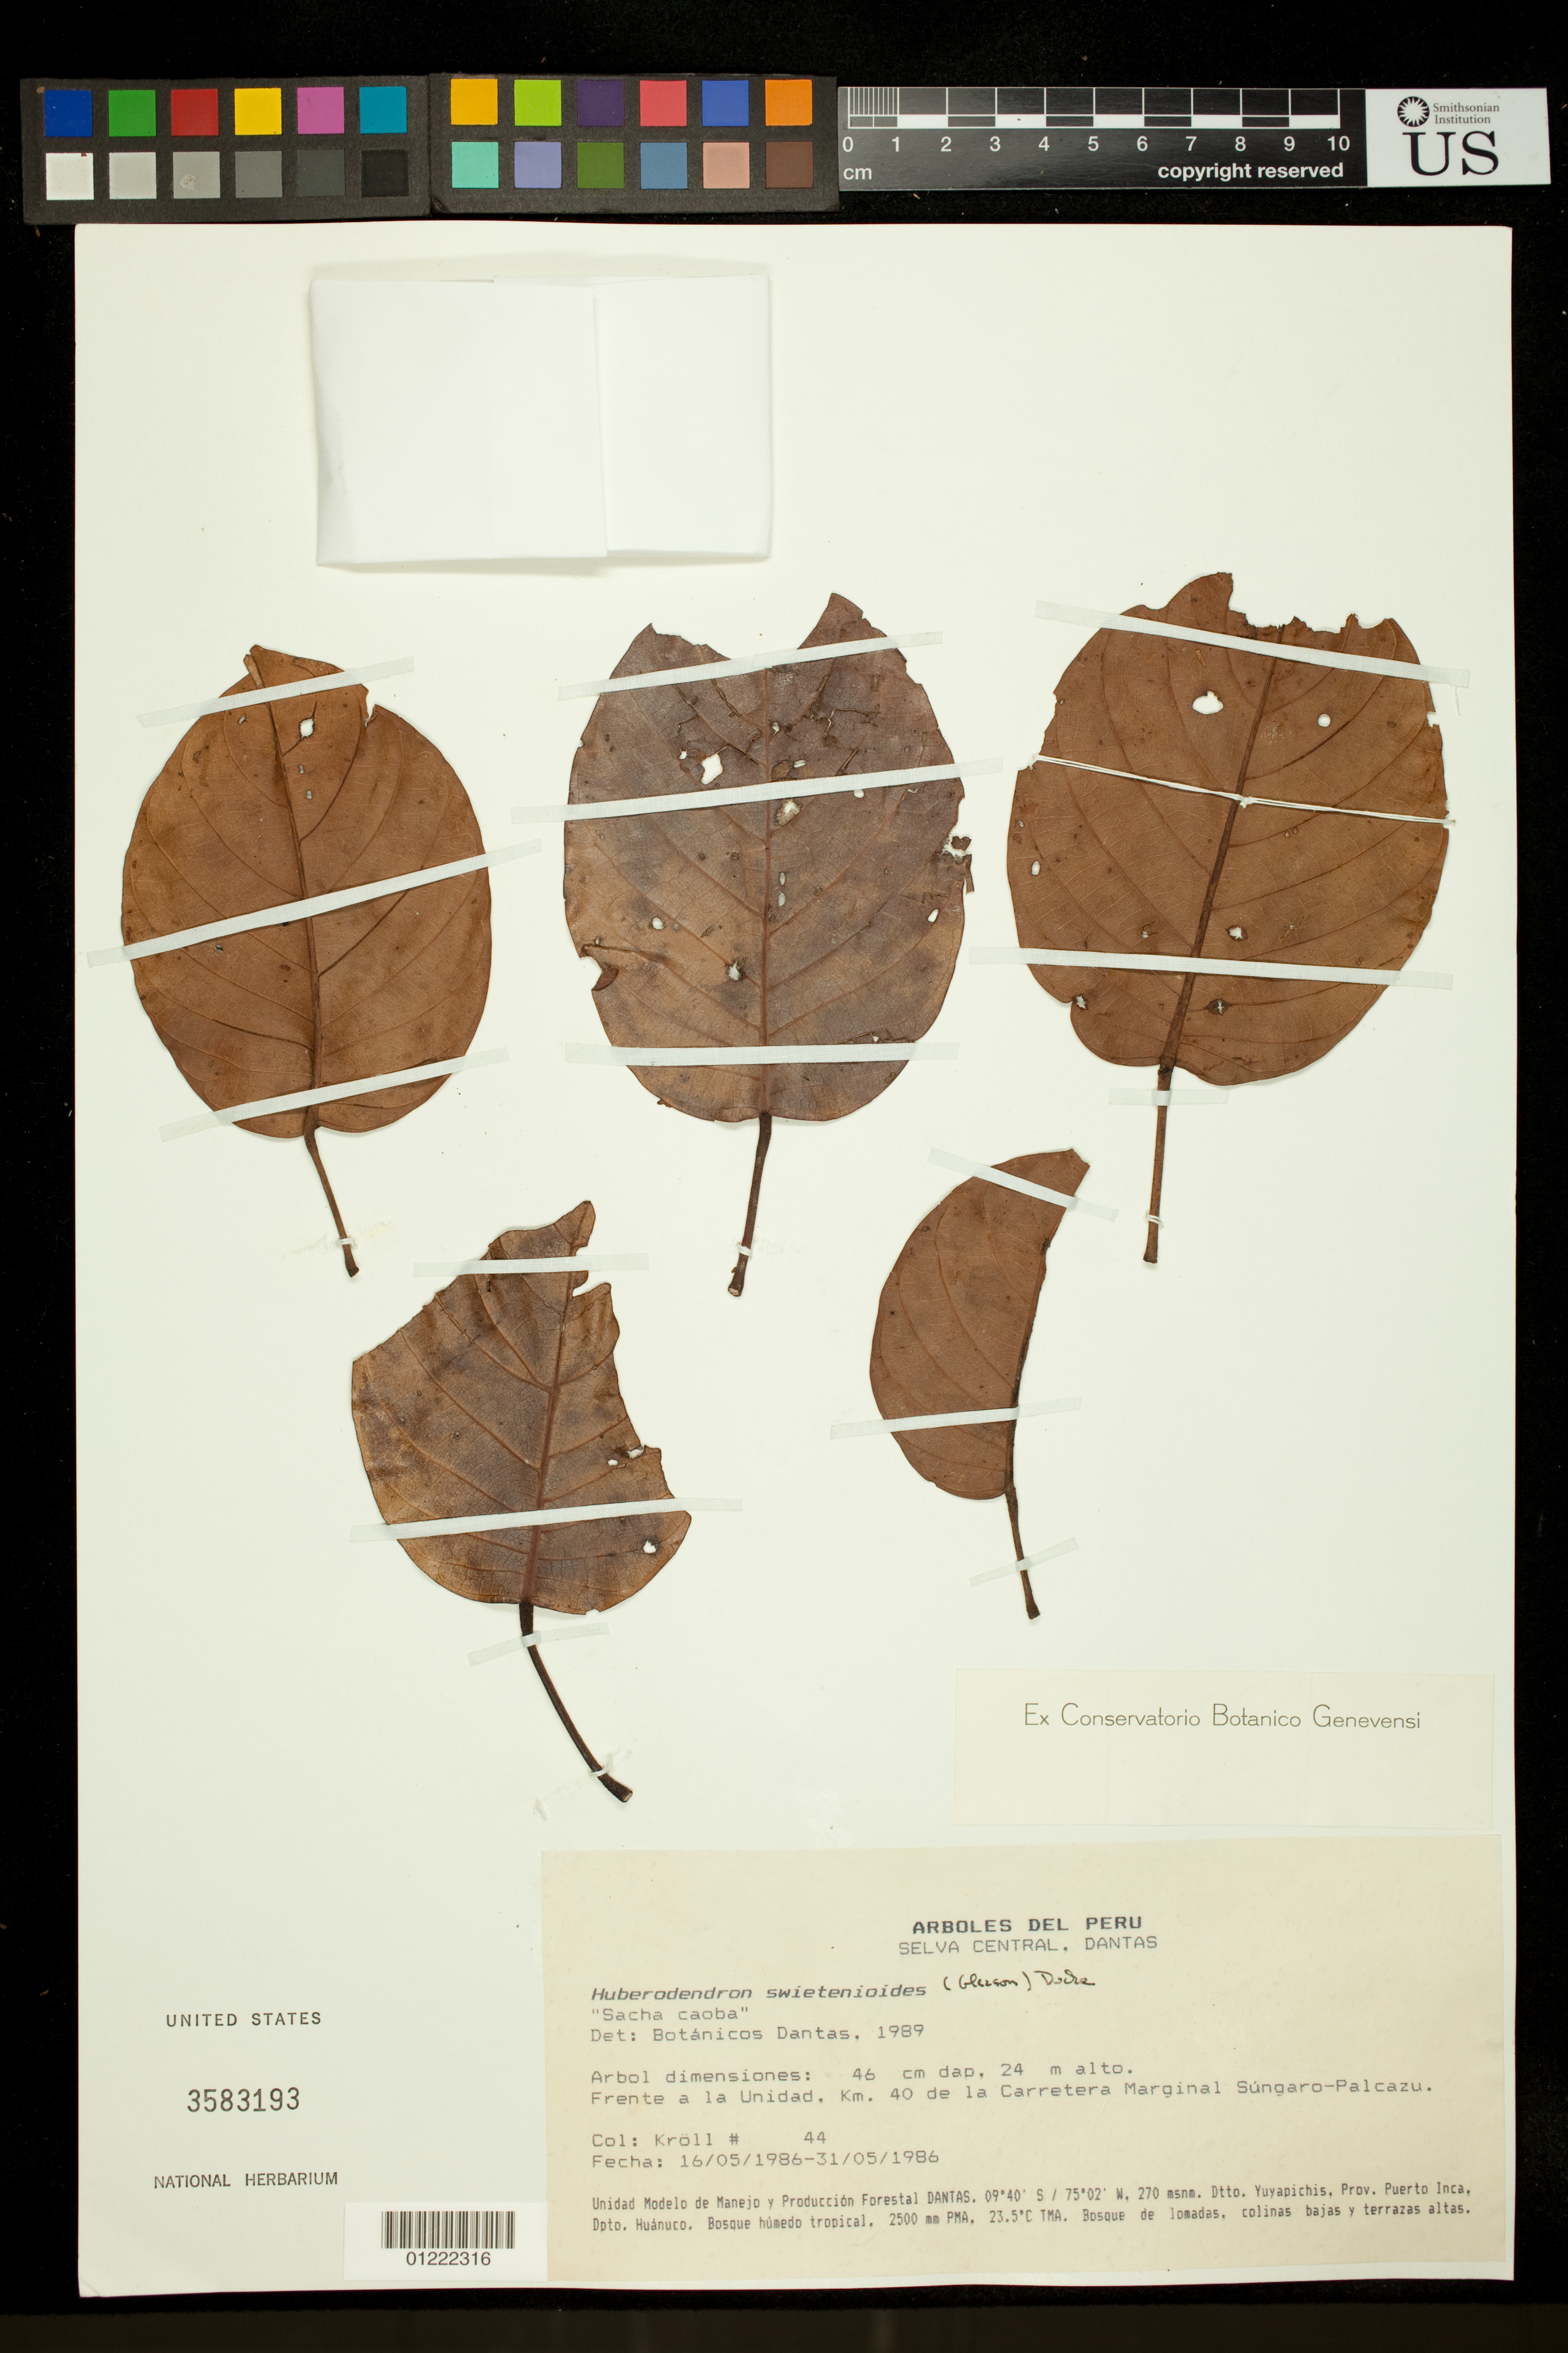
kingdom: Plantae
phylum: Tracheophyta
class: Magnoliopsida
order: Malvales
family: Malvaceae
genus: Huberodendron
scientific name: Huberodendron swietenioides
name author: (Gleason) Ducke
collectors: Krolll, --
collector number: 44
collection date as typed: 1986-05-16 to 1986-05-31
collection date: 1986-05-16/1986-05-31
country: Peru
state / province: Huánuco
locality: Selva Central, Dantas. Frente a la Unidad, Km. 40 de la Carretera Marginal Súngaro-Palcazu.Unidad Modelo de Manejo y Producción Forestal Dantas. Dtto. Yuyapichis, Prov. Puerto Inca, Dpto. Huánuco. Bosque húmedo tropical. 2500 mm PMA, 23.5°C TMA. Bosque de lomadas, colinas bajas y terrazas altas.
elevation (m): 270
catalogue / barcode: US 3583193